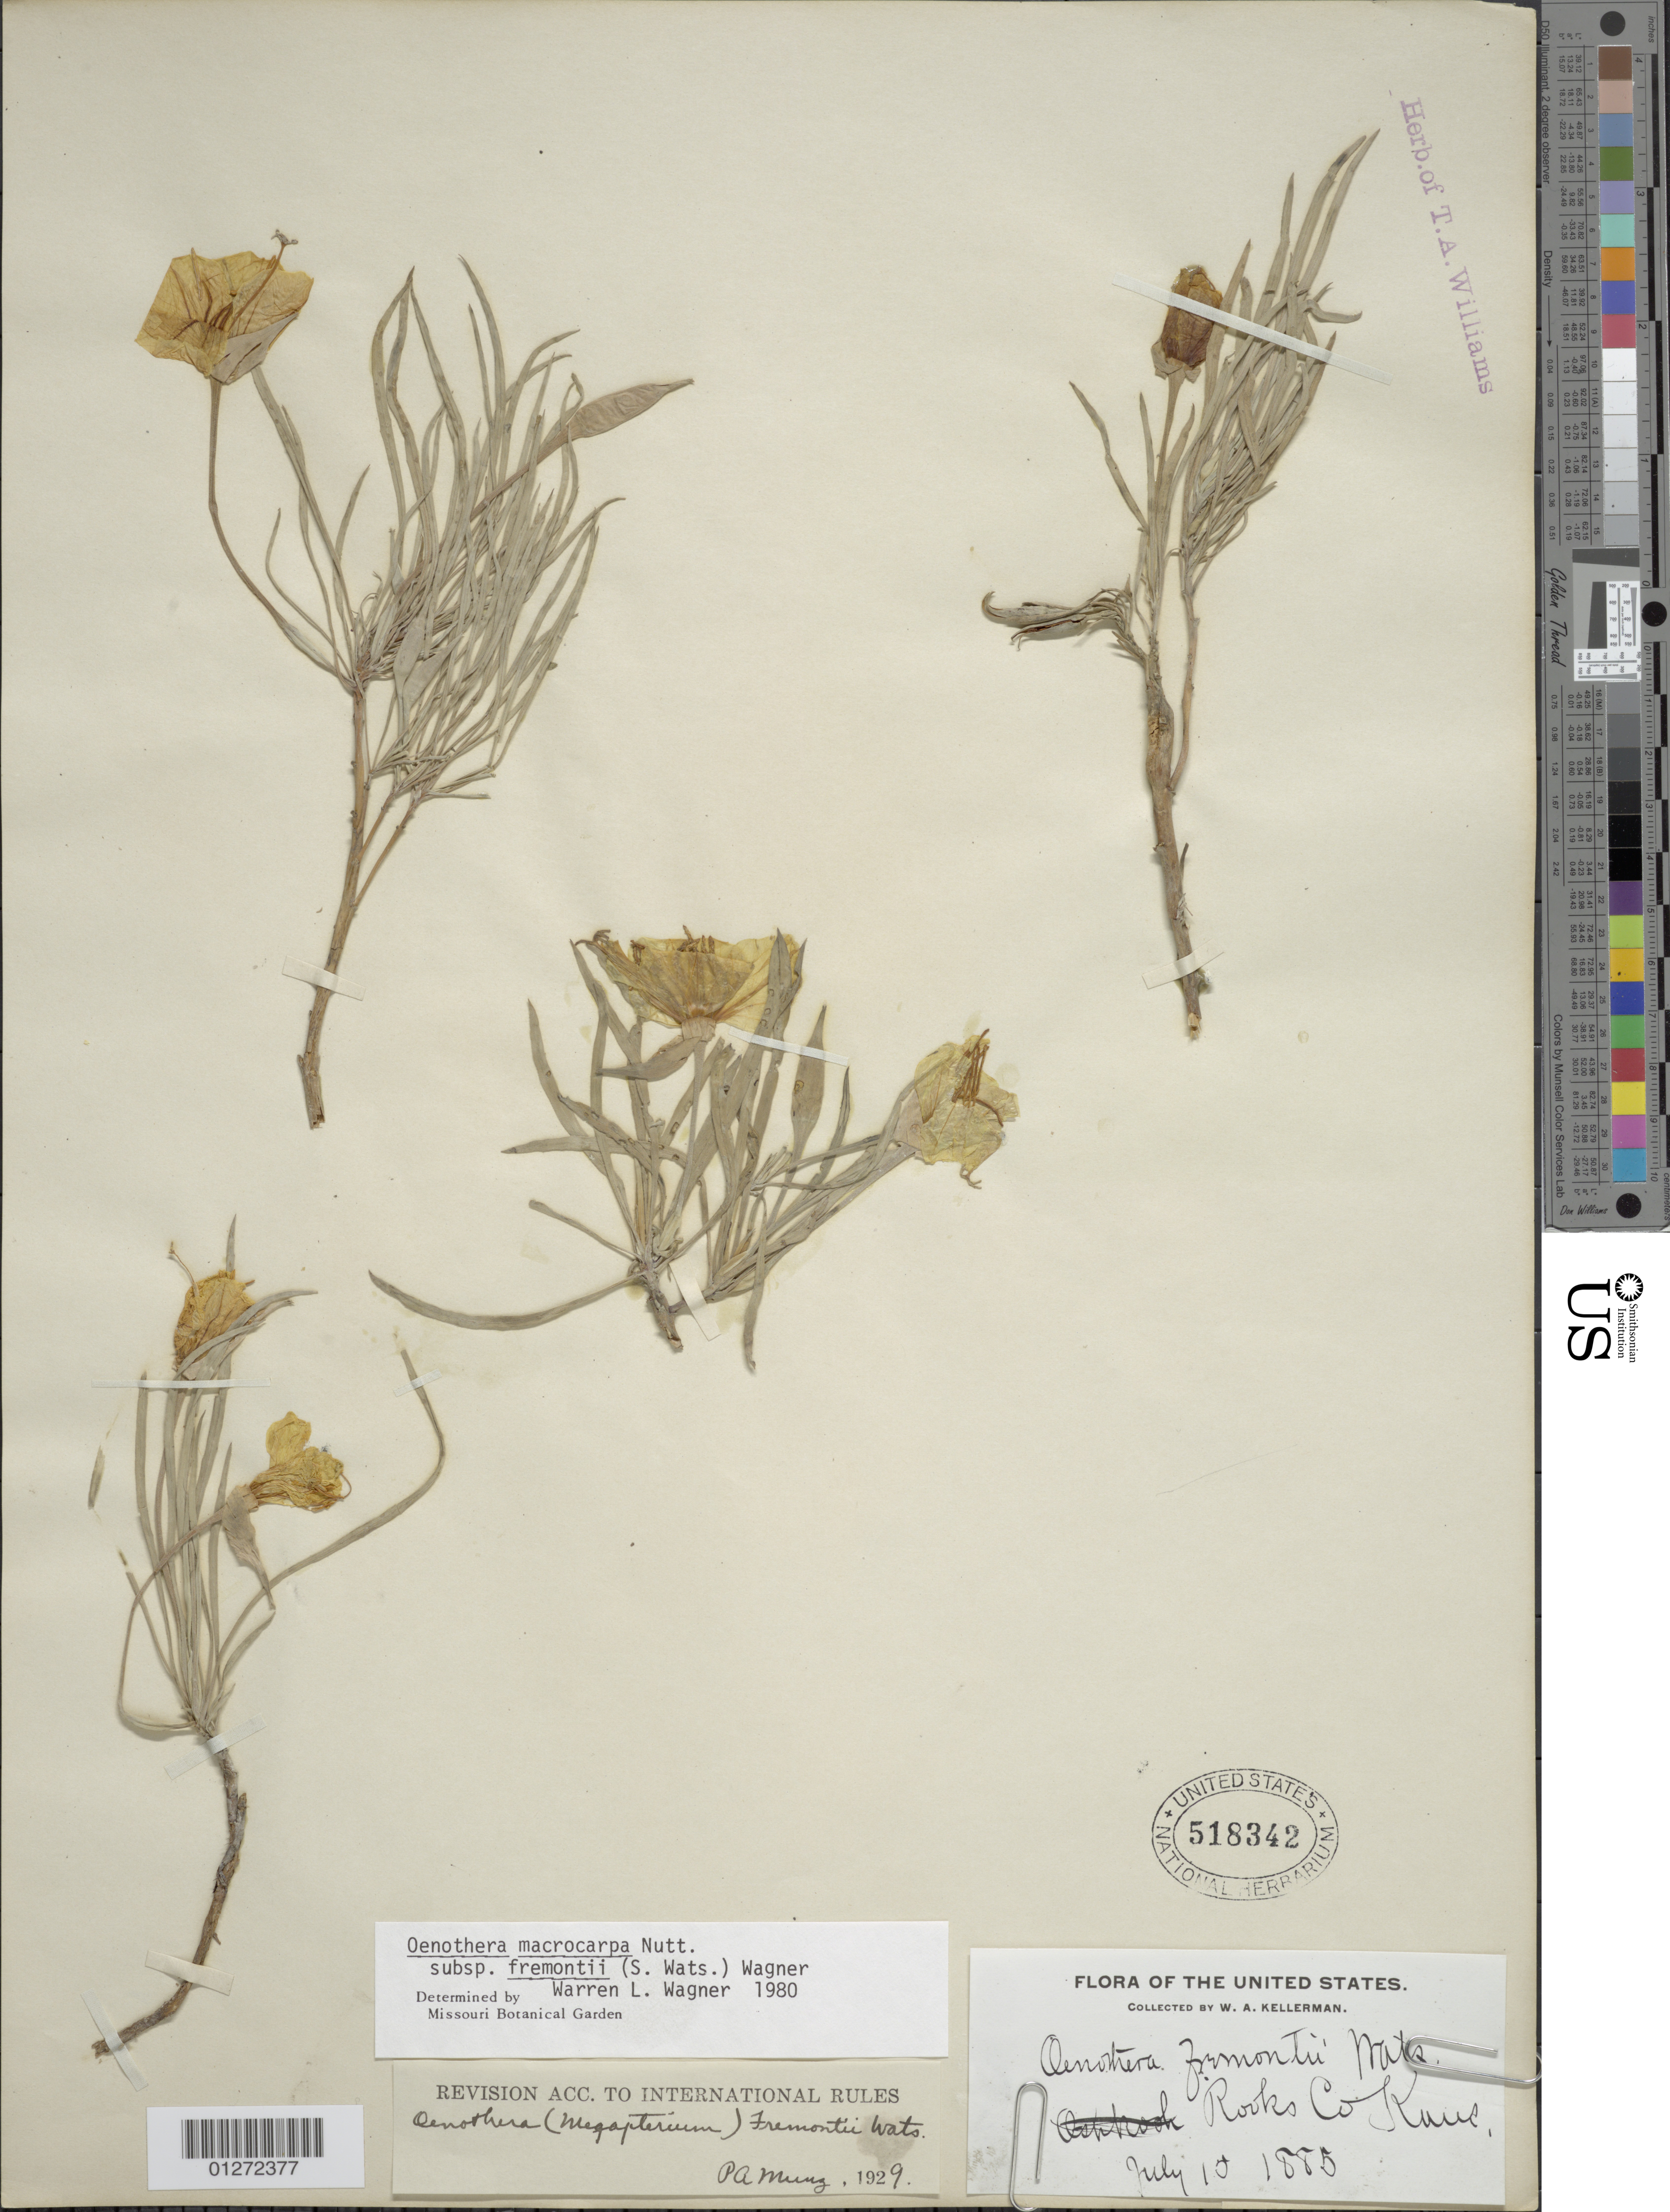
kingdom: Plantae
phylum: Tracheophyta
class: Magnoliopsida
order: Myrtales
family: Onagraceae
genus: Oenothera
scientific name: Oenothera macrocarpa subsp. fremontii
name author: (S. Watson) W.L. Wagner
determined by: Wagner, W. L., (BOT), Smithsonian Institution - National Museum of Natural History (UNITED STATES)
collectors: W. A. Kellerman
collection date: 1885-07-10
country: United States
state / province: Kansas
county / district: Rooks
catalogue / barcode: US 518342